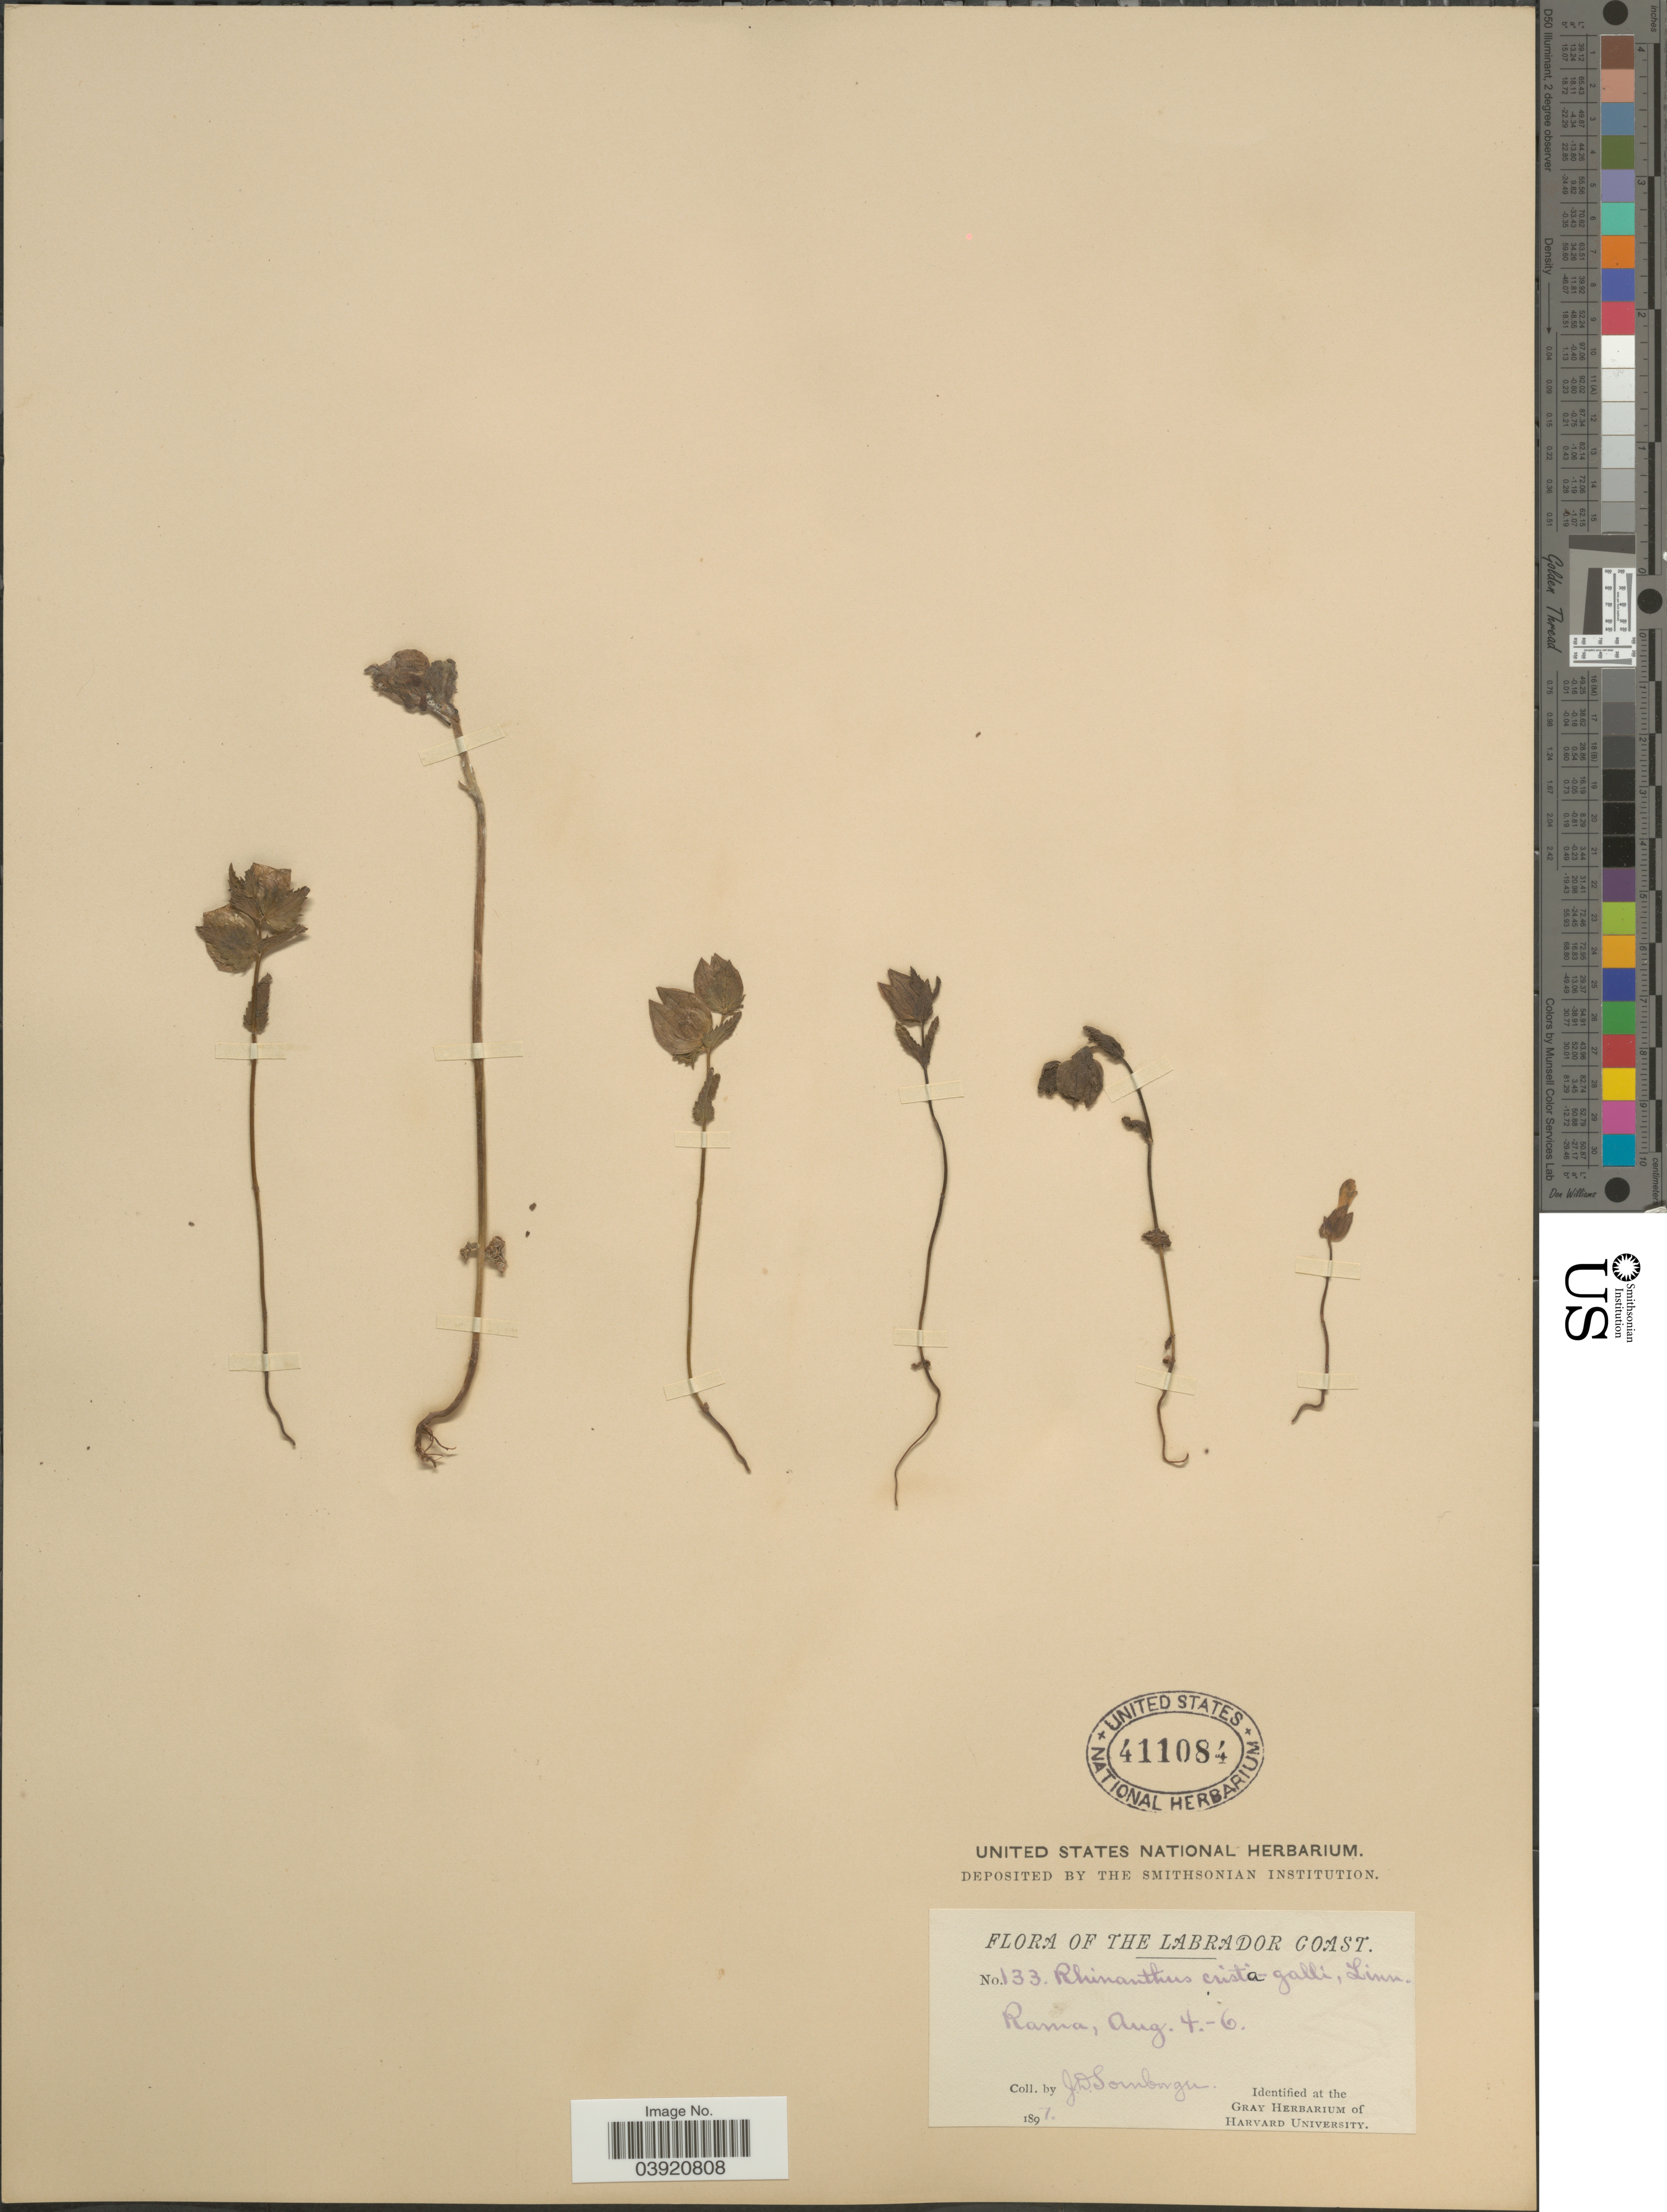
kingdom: Plantae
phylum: Tracheophyta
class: Magnoliopsida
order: Lamiales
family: Orobanchaceae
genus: Rhinanthus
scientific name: Rhinanthus crista-galli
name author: L.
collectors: J. Sornborger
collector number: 133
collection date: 1897-08-04/1897-08-06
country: Canada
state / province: Newfoundland and Labrador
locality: The Labrador Coast. Rama.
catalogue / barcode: US 411084